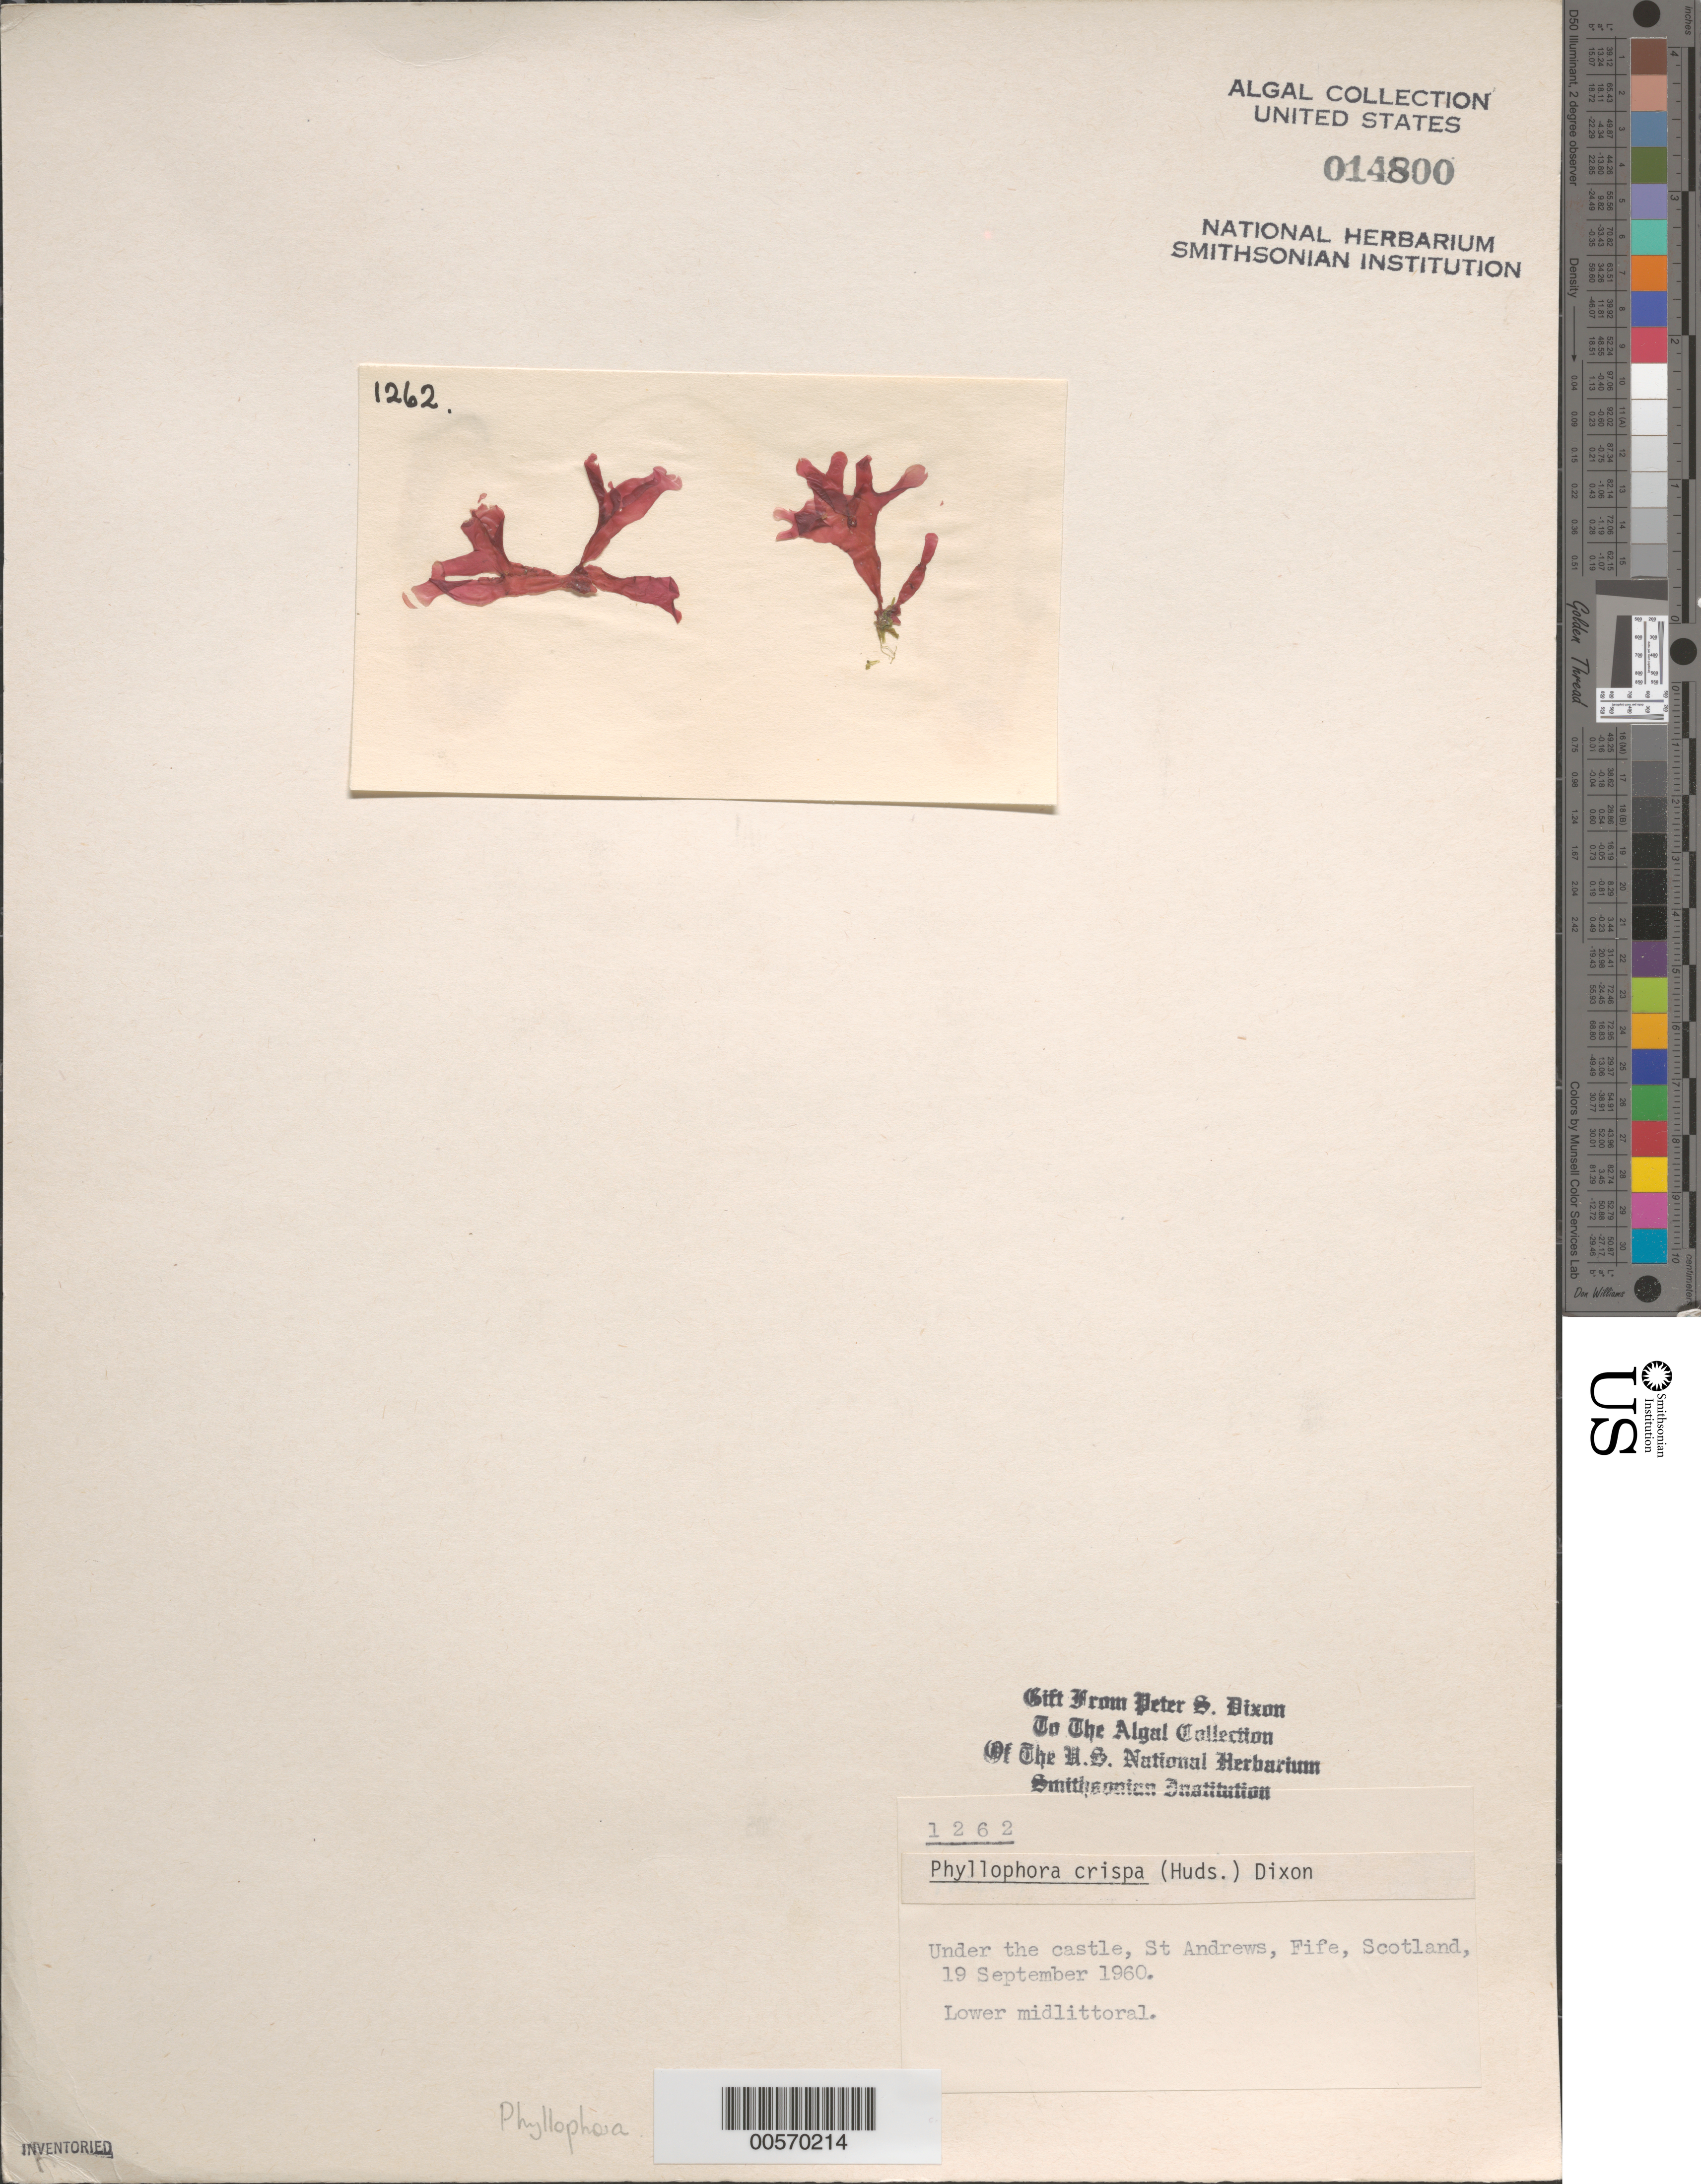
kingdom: Plantae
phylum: Rhodophyta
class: Florideophyceae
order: Gigartinales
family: Phyllophoraceae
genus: Phyllophora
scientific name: Phyllophora crispa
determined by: Dixon, P. S.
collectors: P. S. Dixon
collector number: PSD 1262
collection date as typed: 19 Sep 1960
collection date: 1960-09-19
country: United Kingdom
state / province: Scotland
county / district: Fife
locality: St. Andrews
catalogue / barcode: US 14800